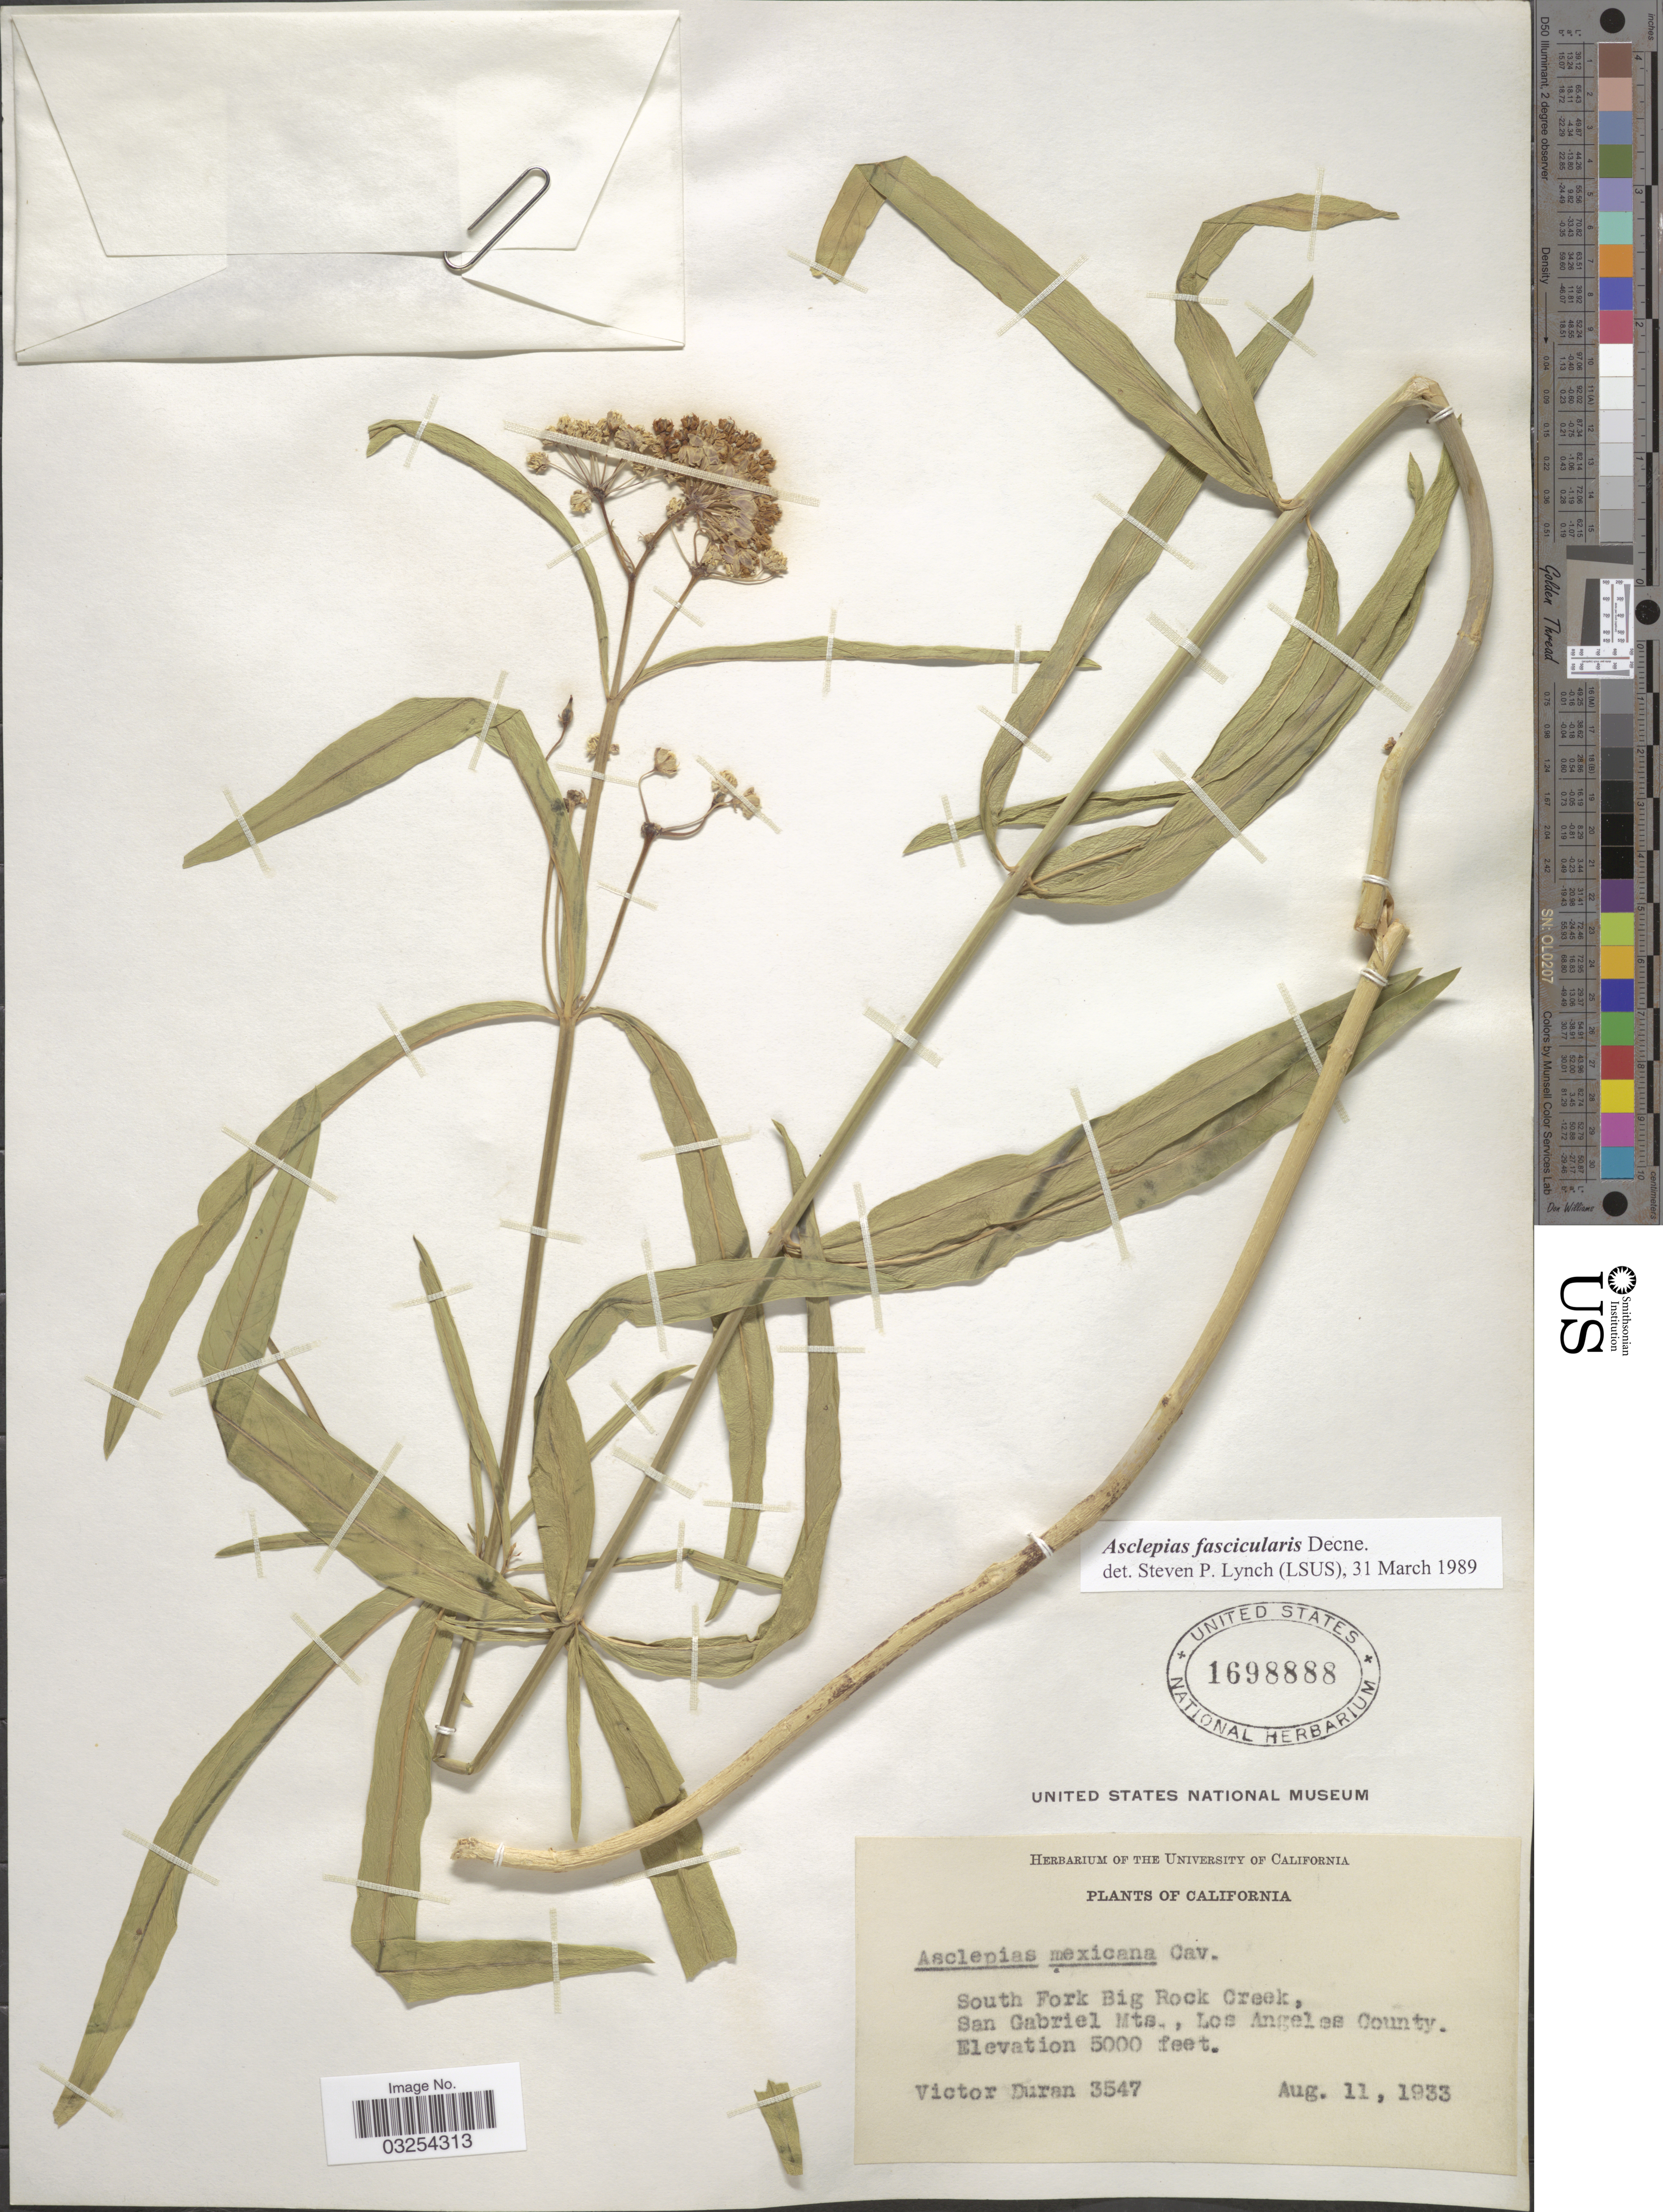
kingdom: Plantae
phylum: Tracheophyta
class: Magnoliopsida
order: Gentianales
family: Apocynaceae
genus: Asclepias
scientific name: Asclepias fascicularis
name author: Decne.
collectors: V. Duran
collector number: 3547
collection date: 1933-08-11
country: United States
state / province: California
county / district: Los Angeles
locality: South Fork Big Rock Creek, San Gabriel Mts., Los Angeles County.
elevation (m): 1524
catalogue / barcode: US 1698888